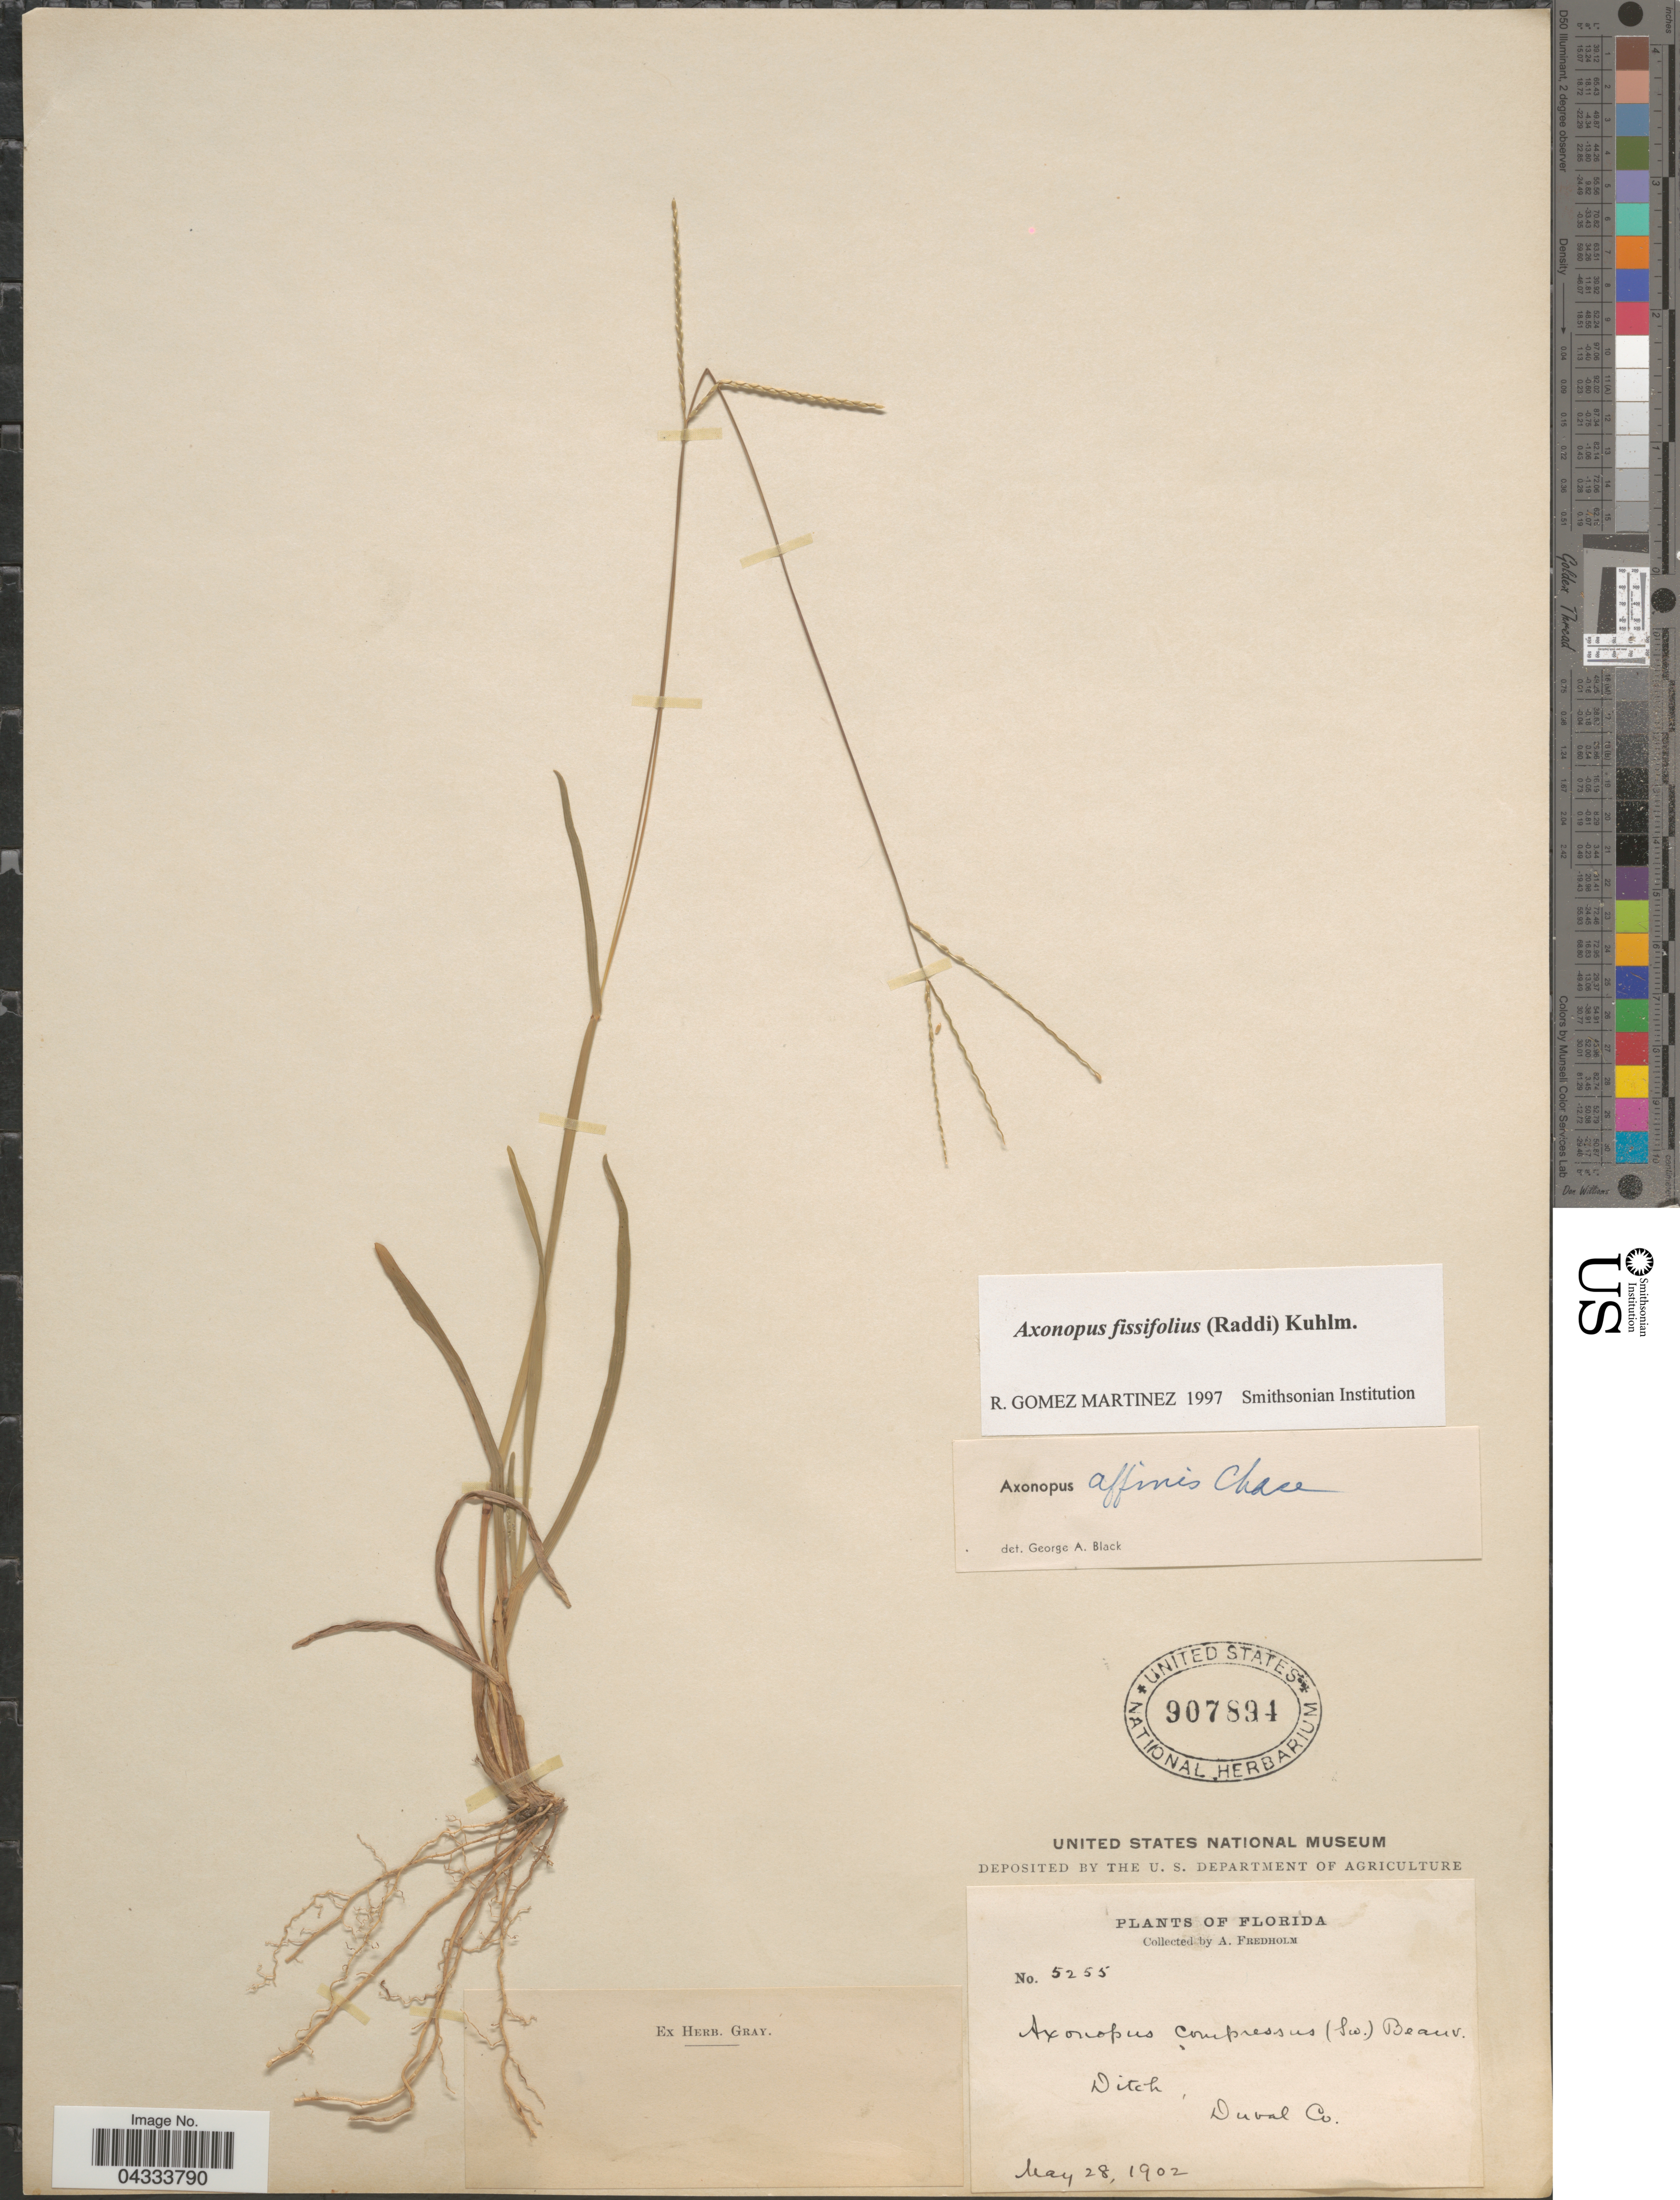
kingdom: Plantae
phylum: Tracheophyta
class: Liliopsida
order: Poales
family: Poaceae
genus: Axonopus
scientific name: Axonopus fissifolius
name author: (Raddi) Kuhlm.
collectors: A. Fredholm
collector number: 5255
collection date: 1902-05-28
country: United States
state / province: Florida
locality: Duval Co.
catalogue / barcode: US 907894